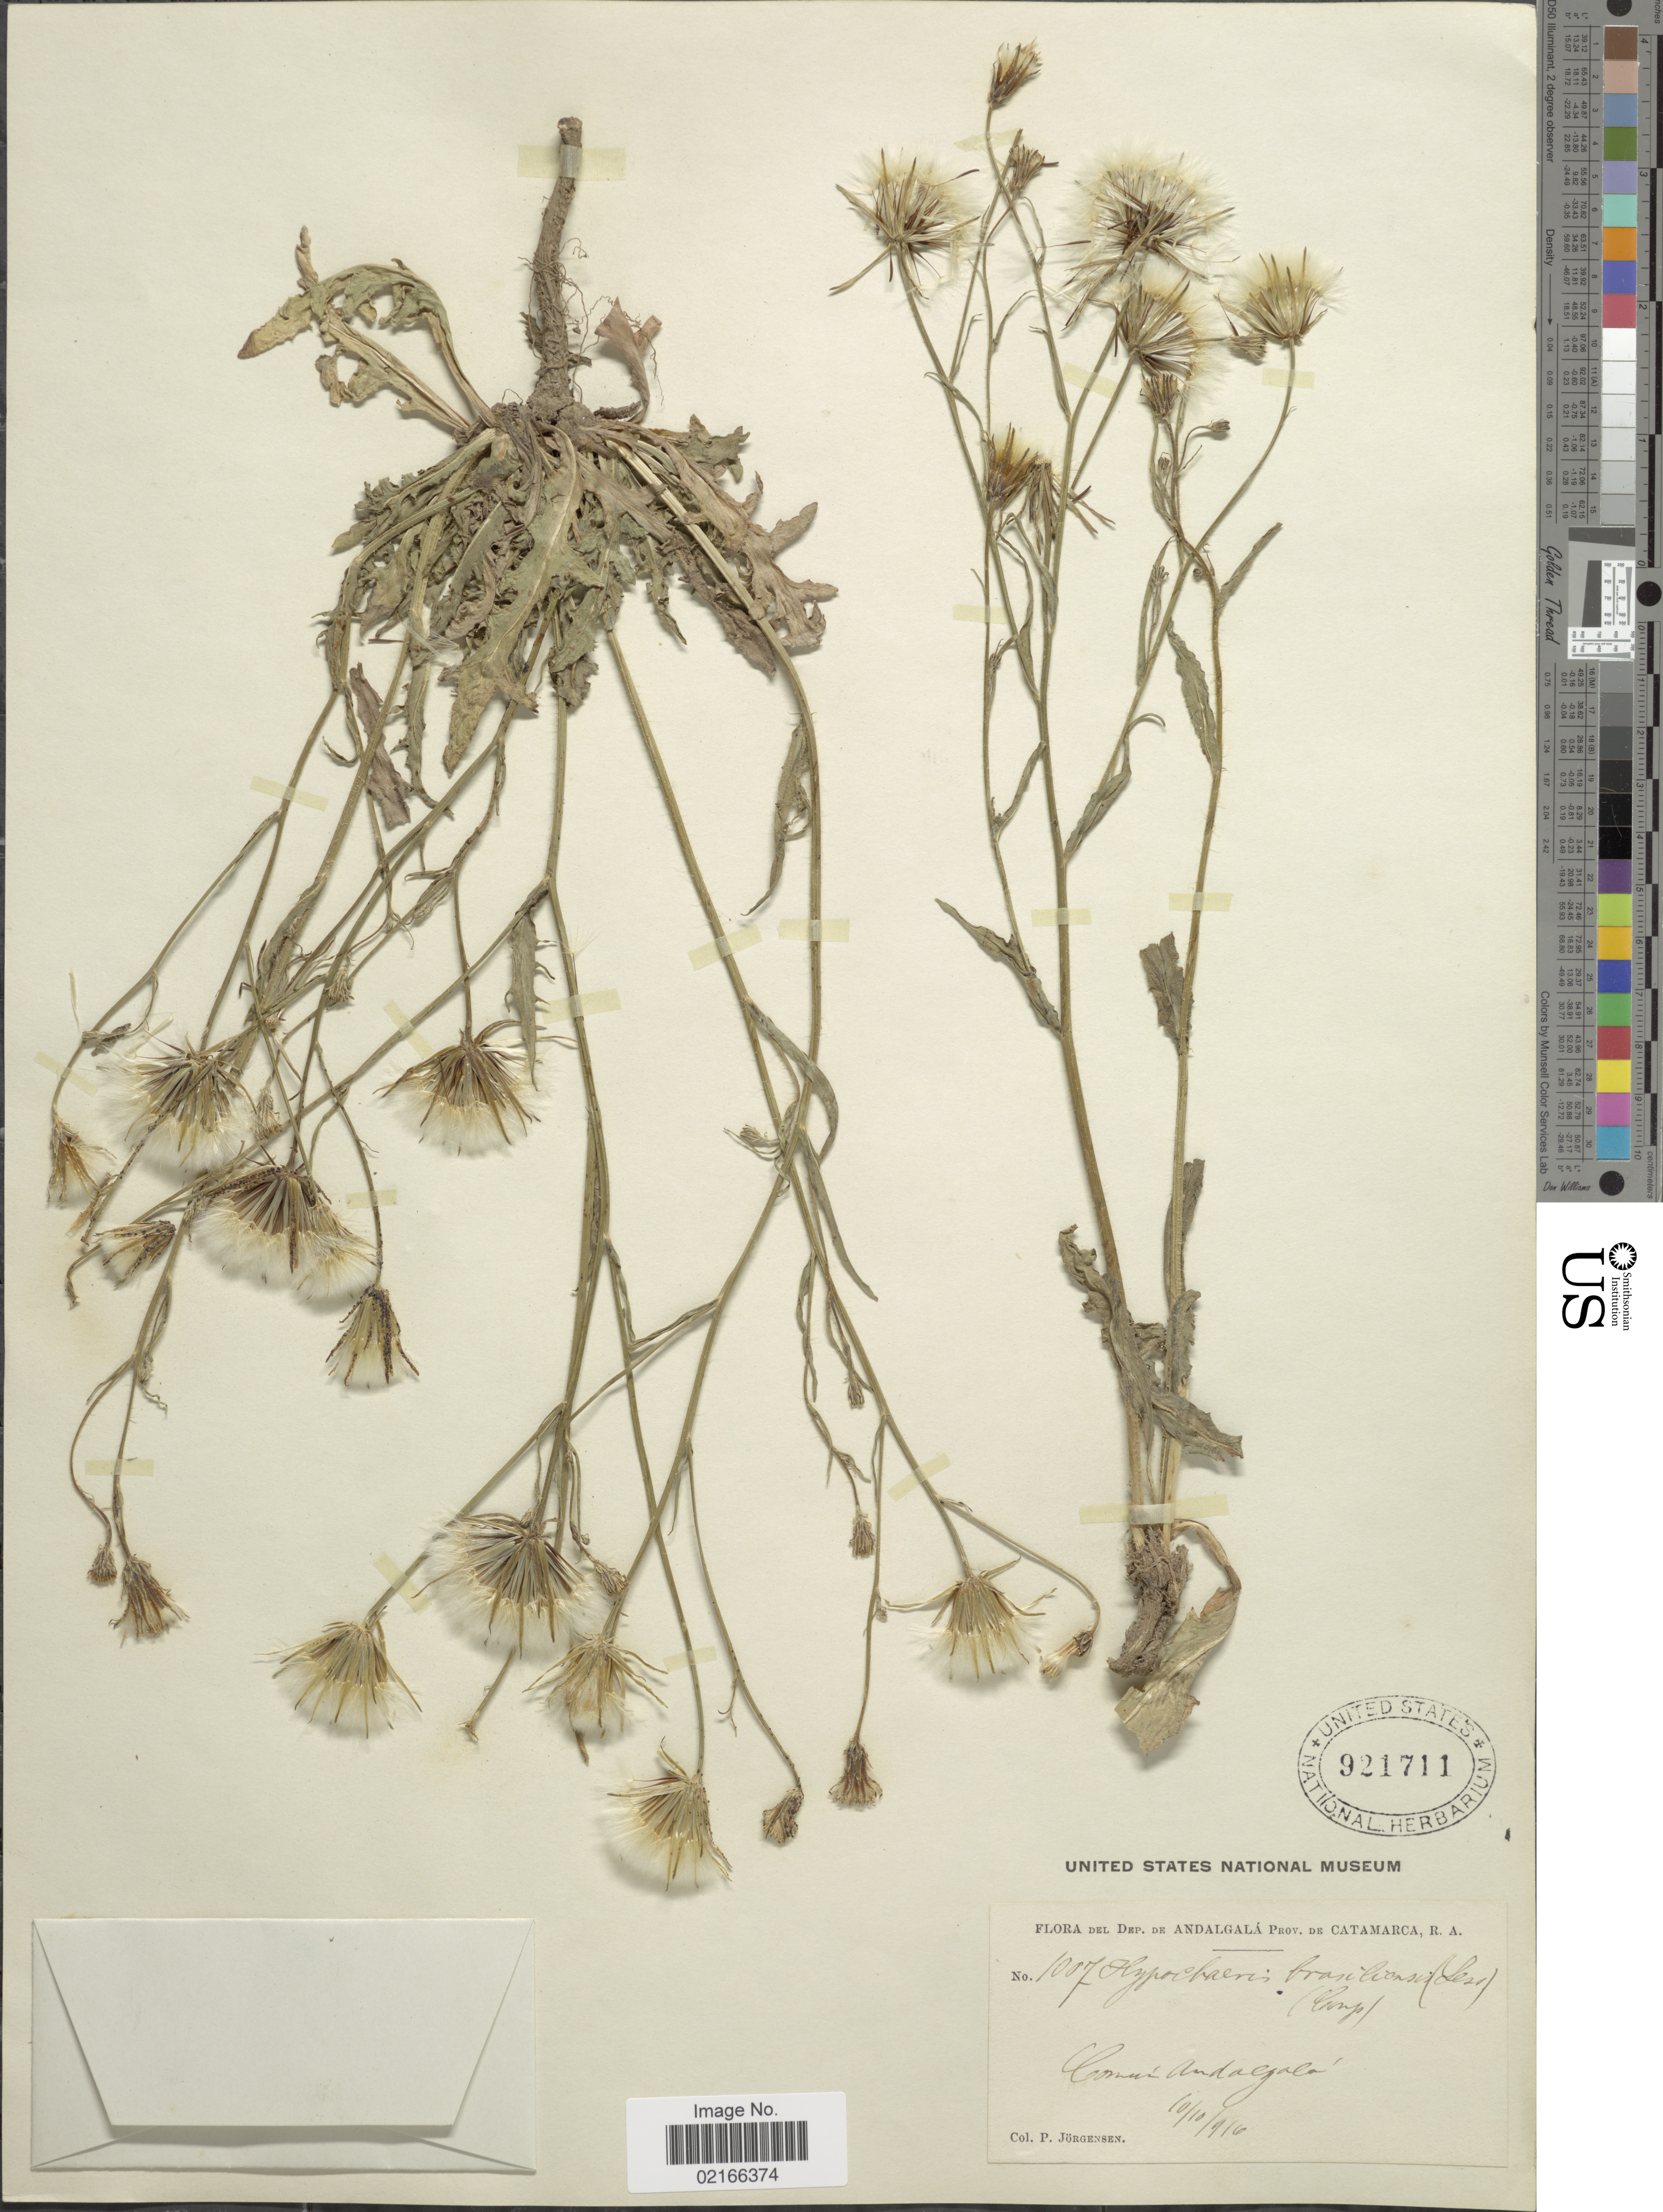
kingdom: Plantae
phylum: Tracheophyta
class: Magnoliopsida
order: Asterales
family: Asteraceae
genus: Hypochaeris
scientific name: Hypochaeris brasiliensis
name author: (Less.) Griseb.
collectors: P. Jörgensen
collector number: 1007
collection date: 1916-10-10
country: Argentina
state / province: Catamarca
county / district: Andalgalá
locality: Común Andalgalá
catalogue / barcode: US 921711